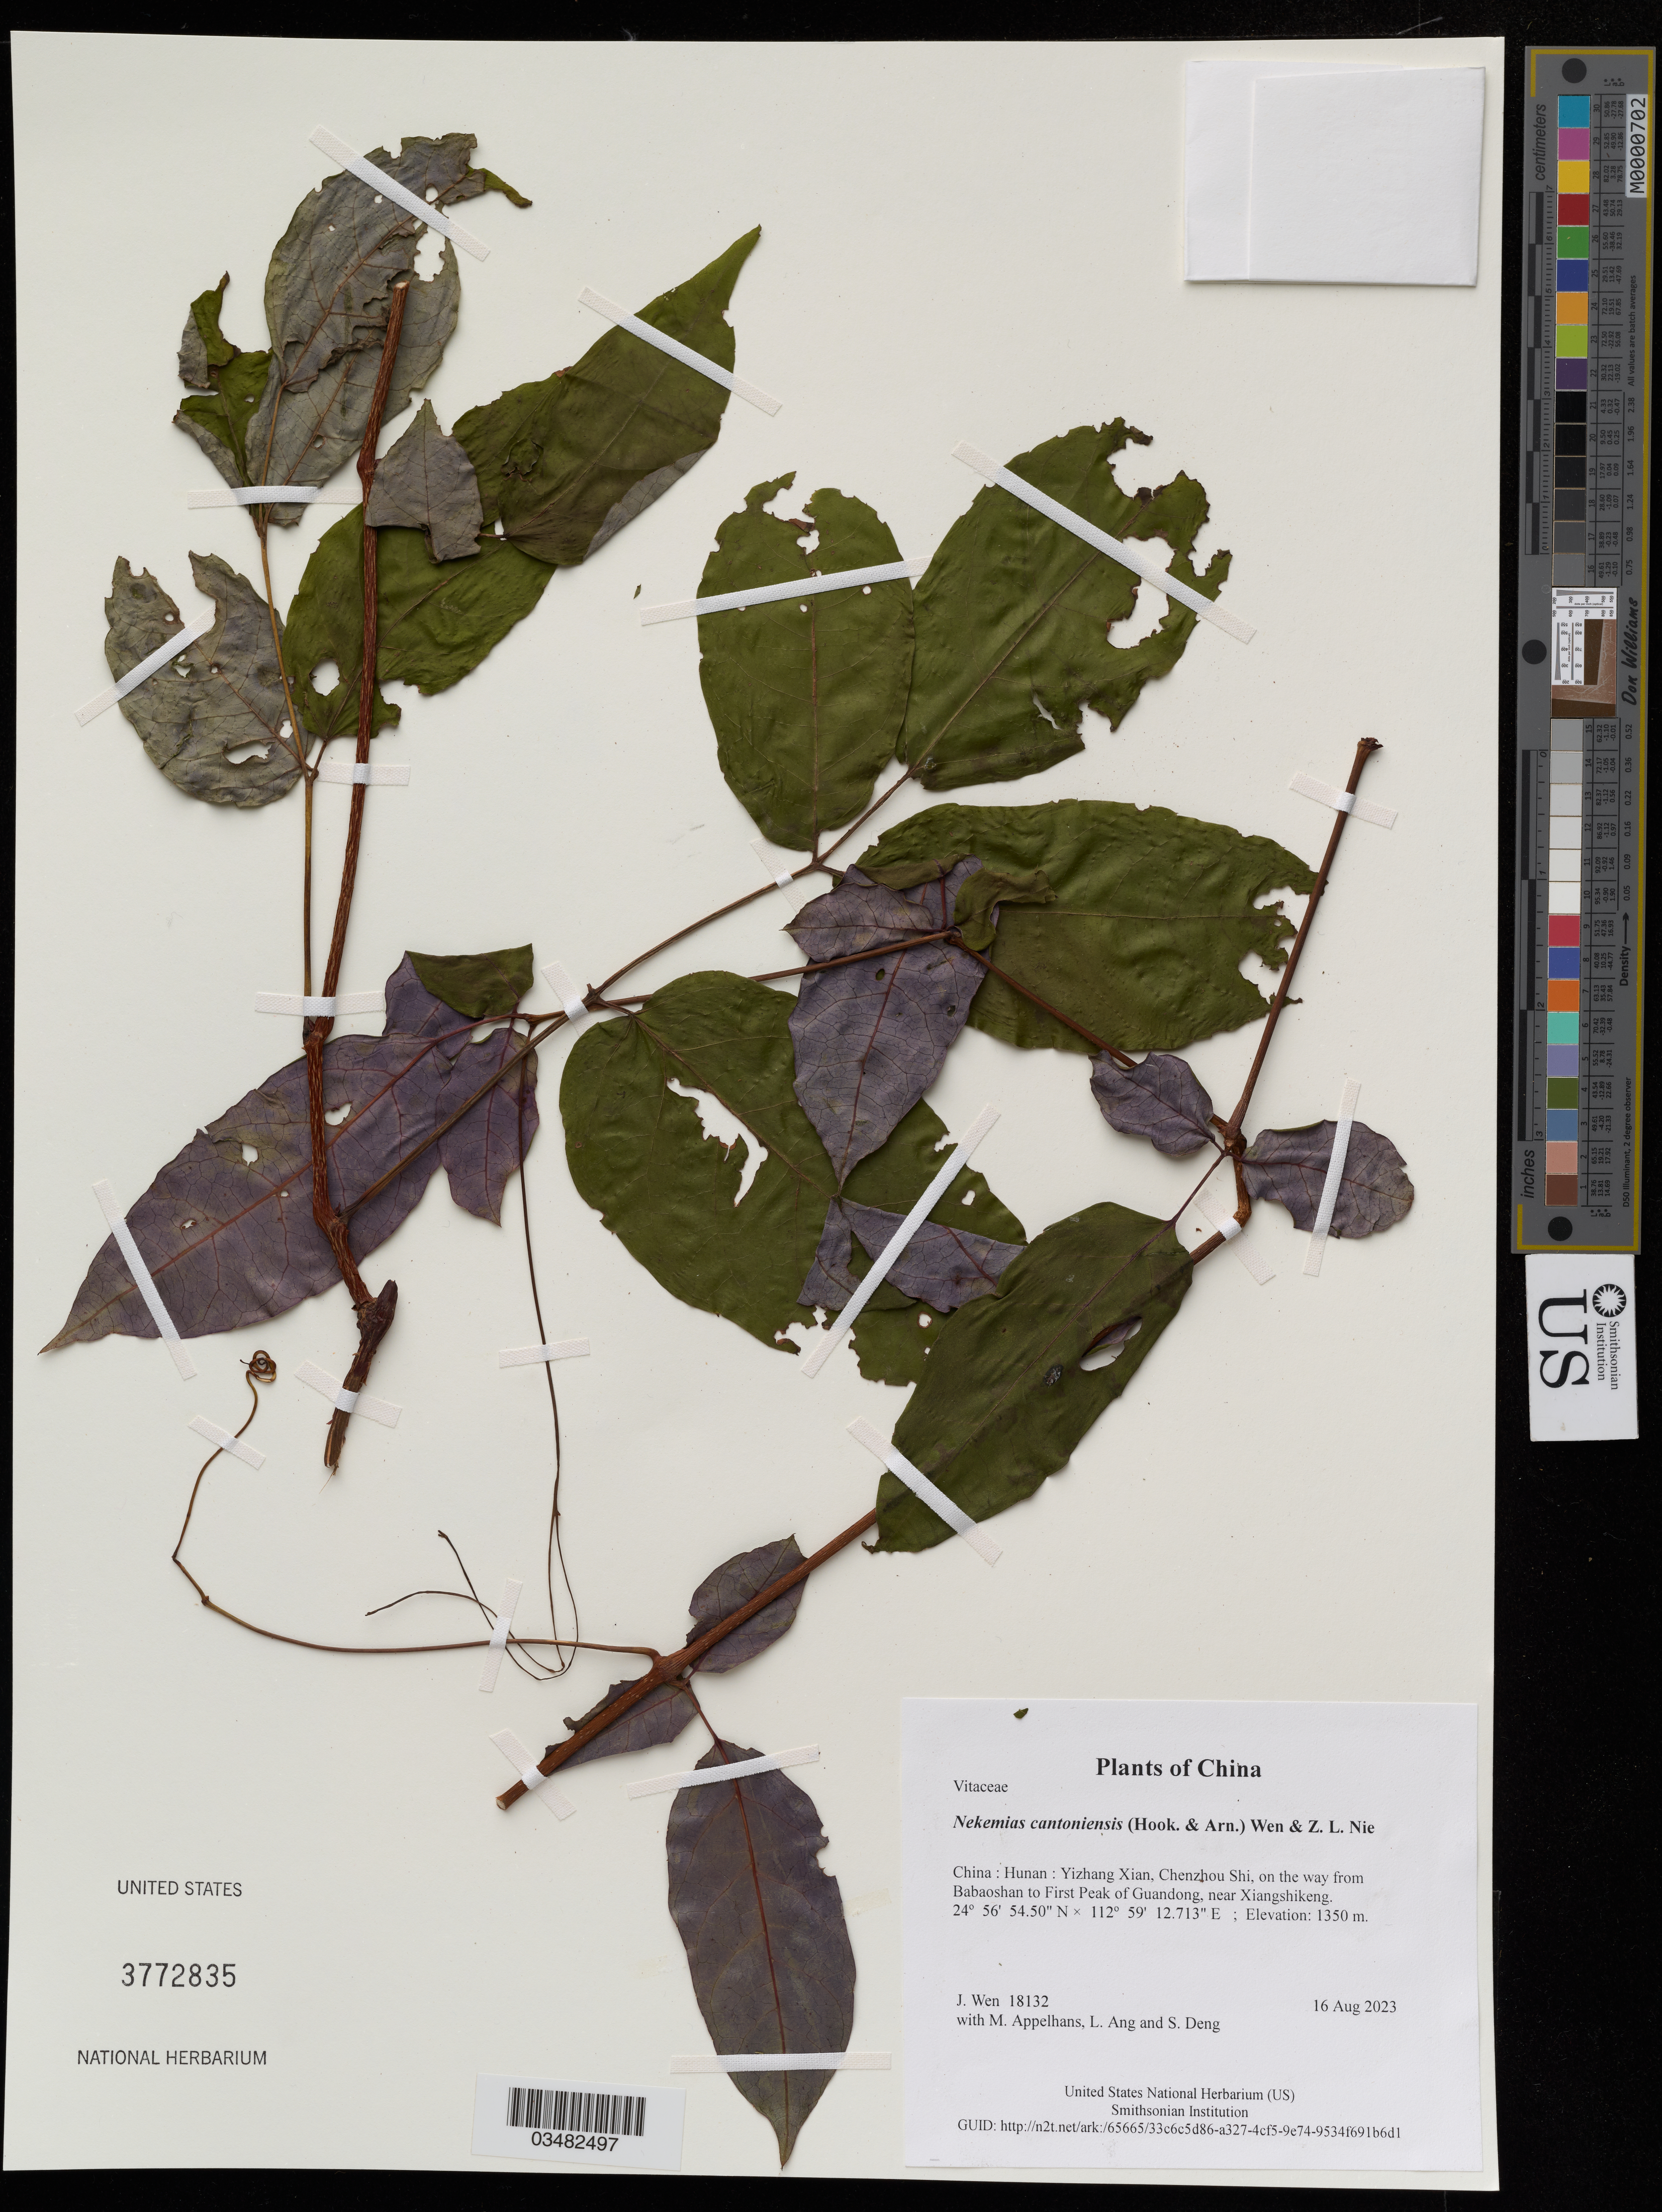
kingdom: Plantae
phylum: Tracheophyta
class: Magnoliopsida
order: Vitales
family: Vitaceae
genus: Nekemias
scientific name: Nekemias cantoniensis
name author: (Hook. & Arn.) J. Wen & Z. L. Nie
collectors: J. Wen, M. Appelhans, L. Ang & S. Deng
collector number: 18132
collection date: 2023-08-16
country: China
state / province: Hunan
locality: Yizhang Xian, Chenzhou Shi, on the way from Babaoshan to First Peak of Guandong, near Xiangshikeng.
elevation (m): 1350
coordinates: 24.948471 N, 112.9868648 E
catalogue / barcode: US 3772835